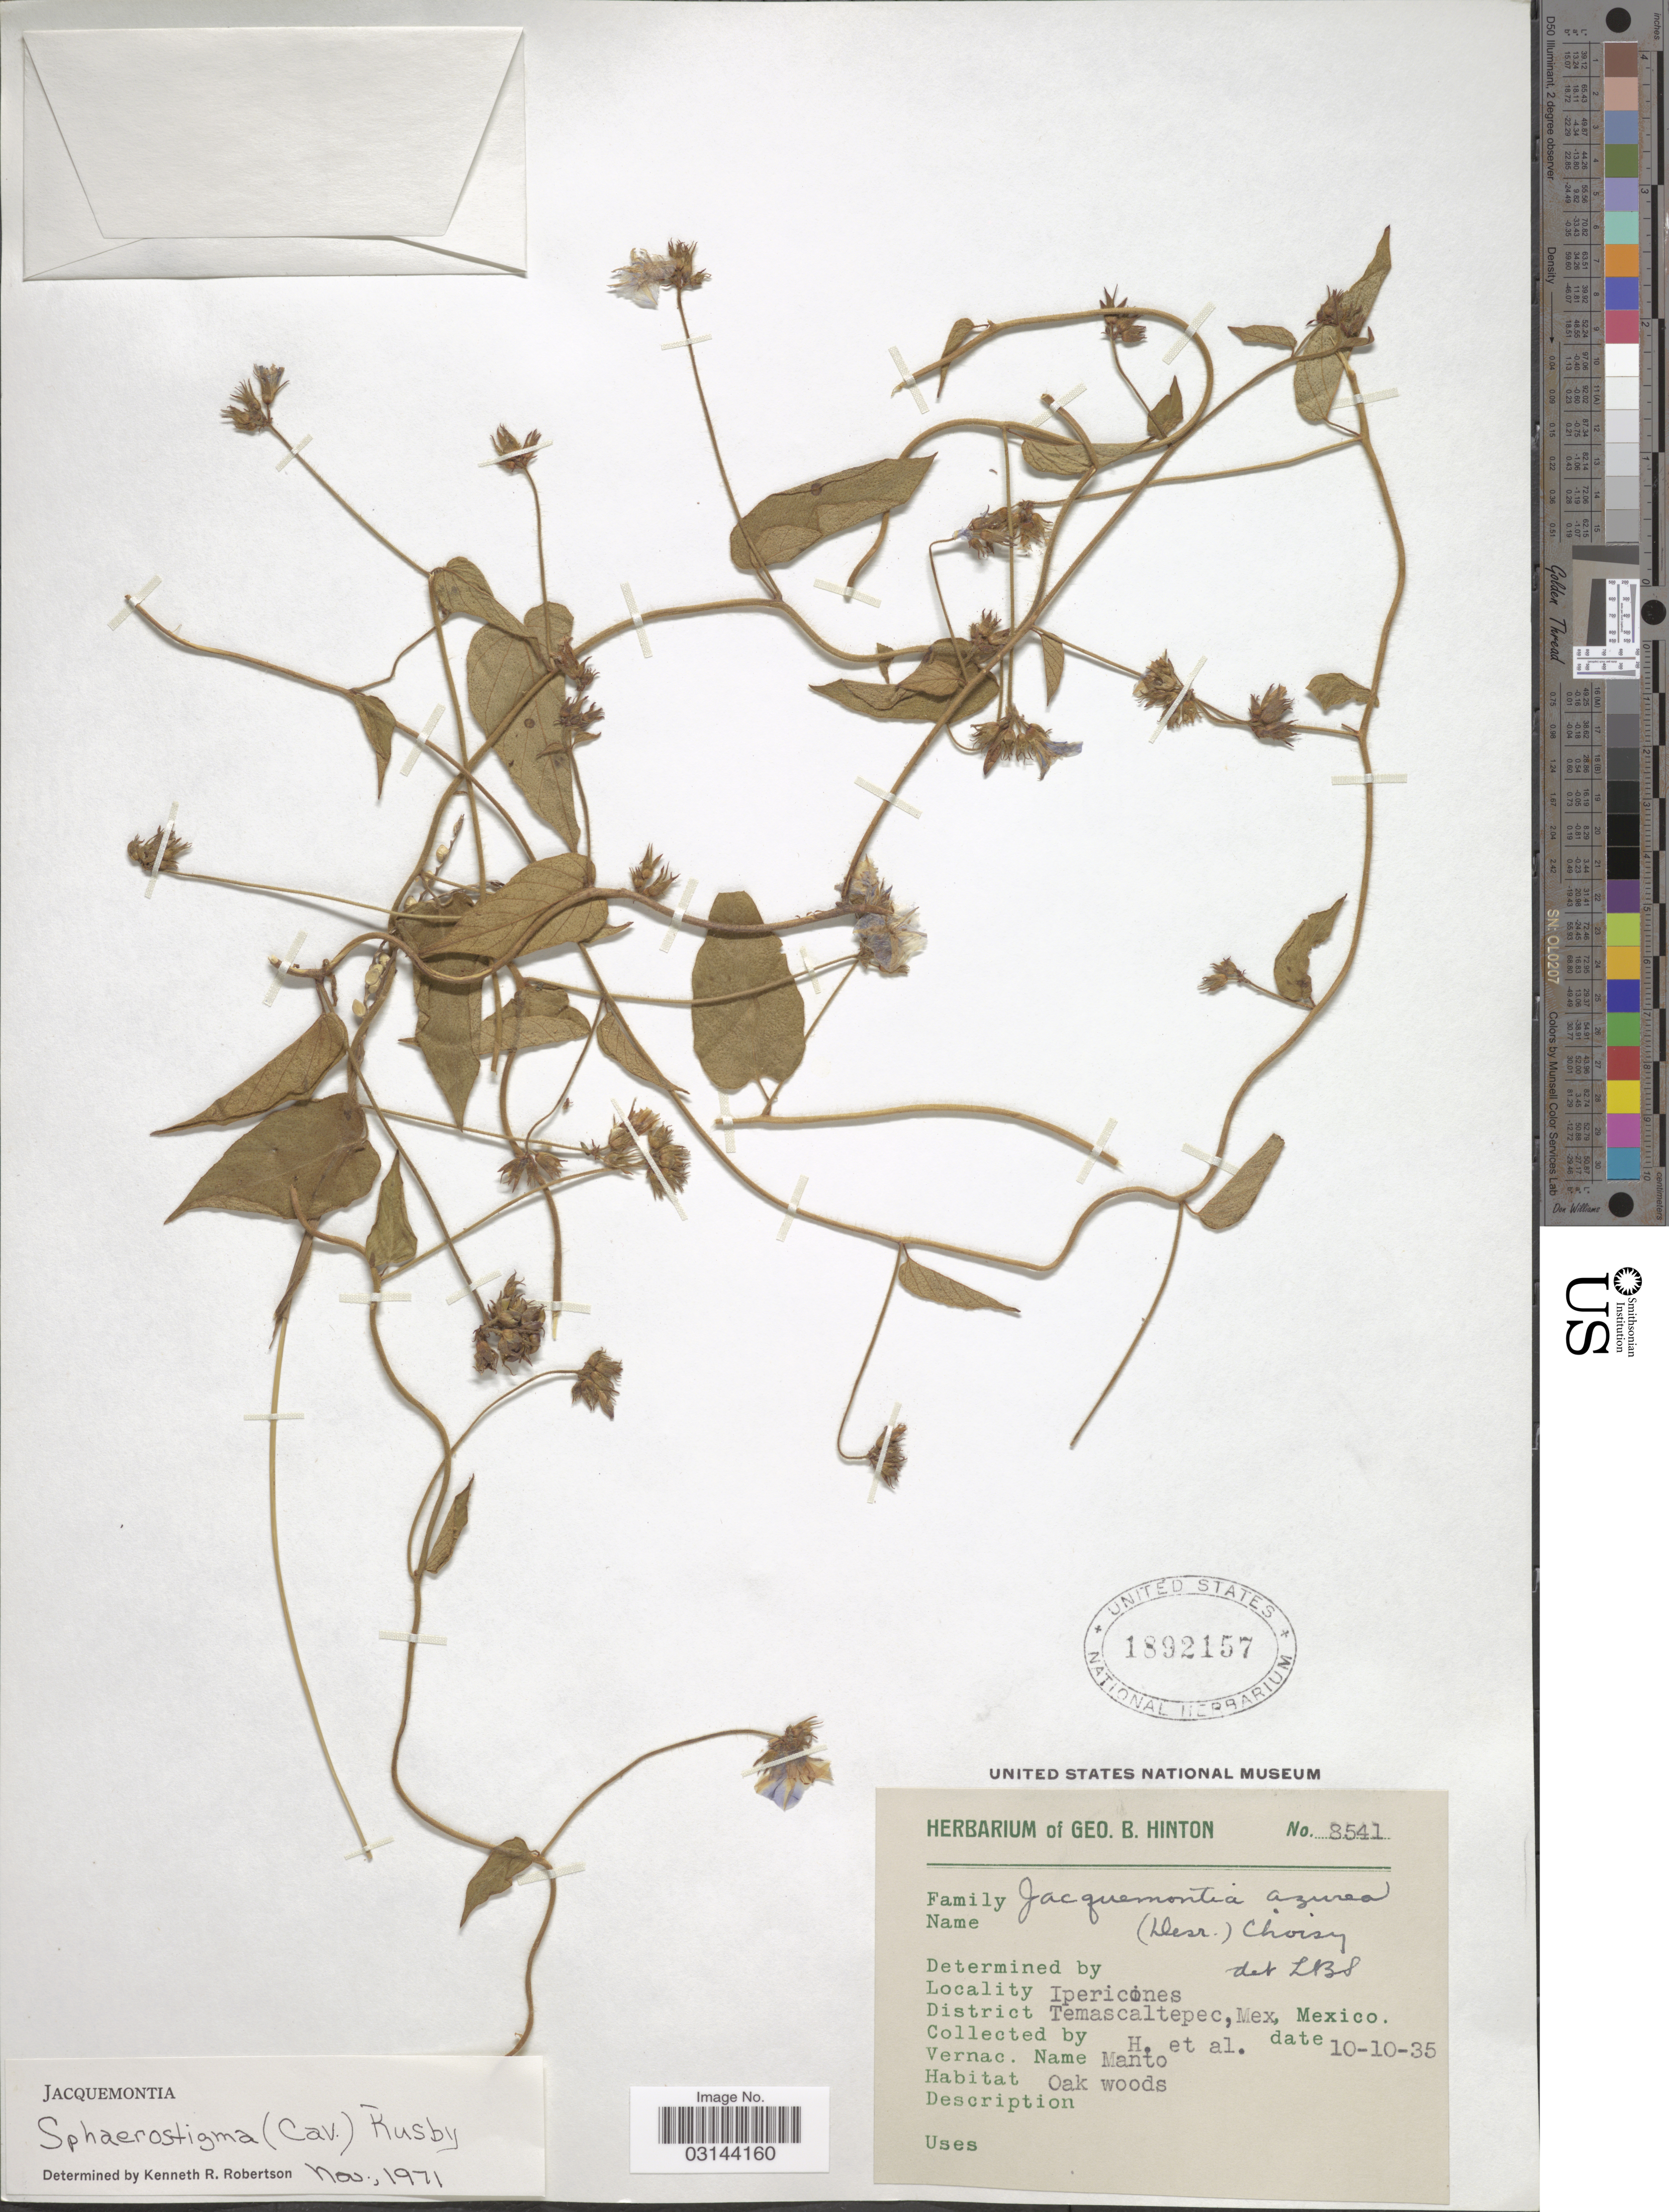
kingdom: Plantae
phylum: Tracheophyta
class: Magnoliopsida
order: Solanales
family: Convolvulaceae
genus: Jacquemontia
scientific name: Jacquemontia sphaerostigma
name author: (Cav.) Rusby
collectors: G. B. Hinton & et al.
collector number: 8541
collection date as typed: Transcribed d/m/y: 10/10/35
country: Mexico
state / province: México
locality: Ipericones, District Temascaltepec, Mex.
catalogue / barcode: US 1892157